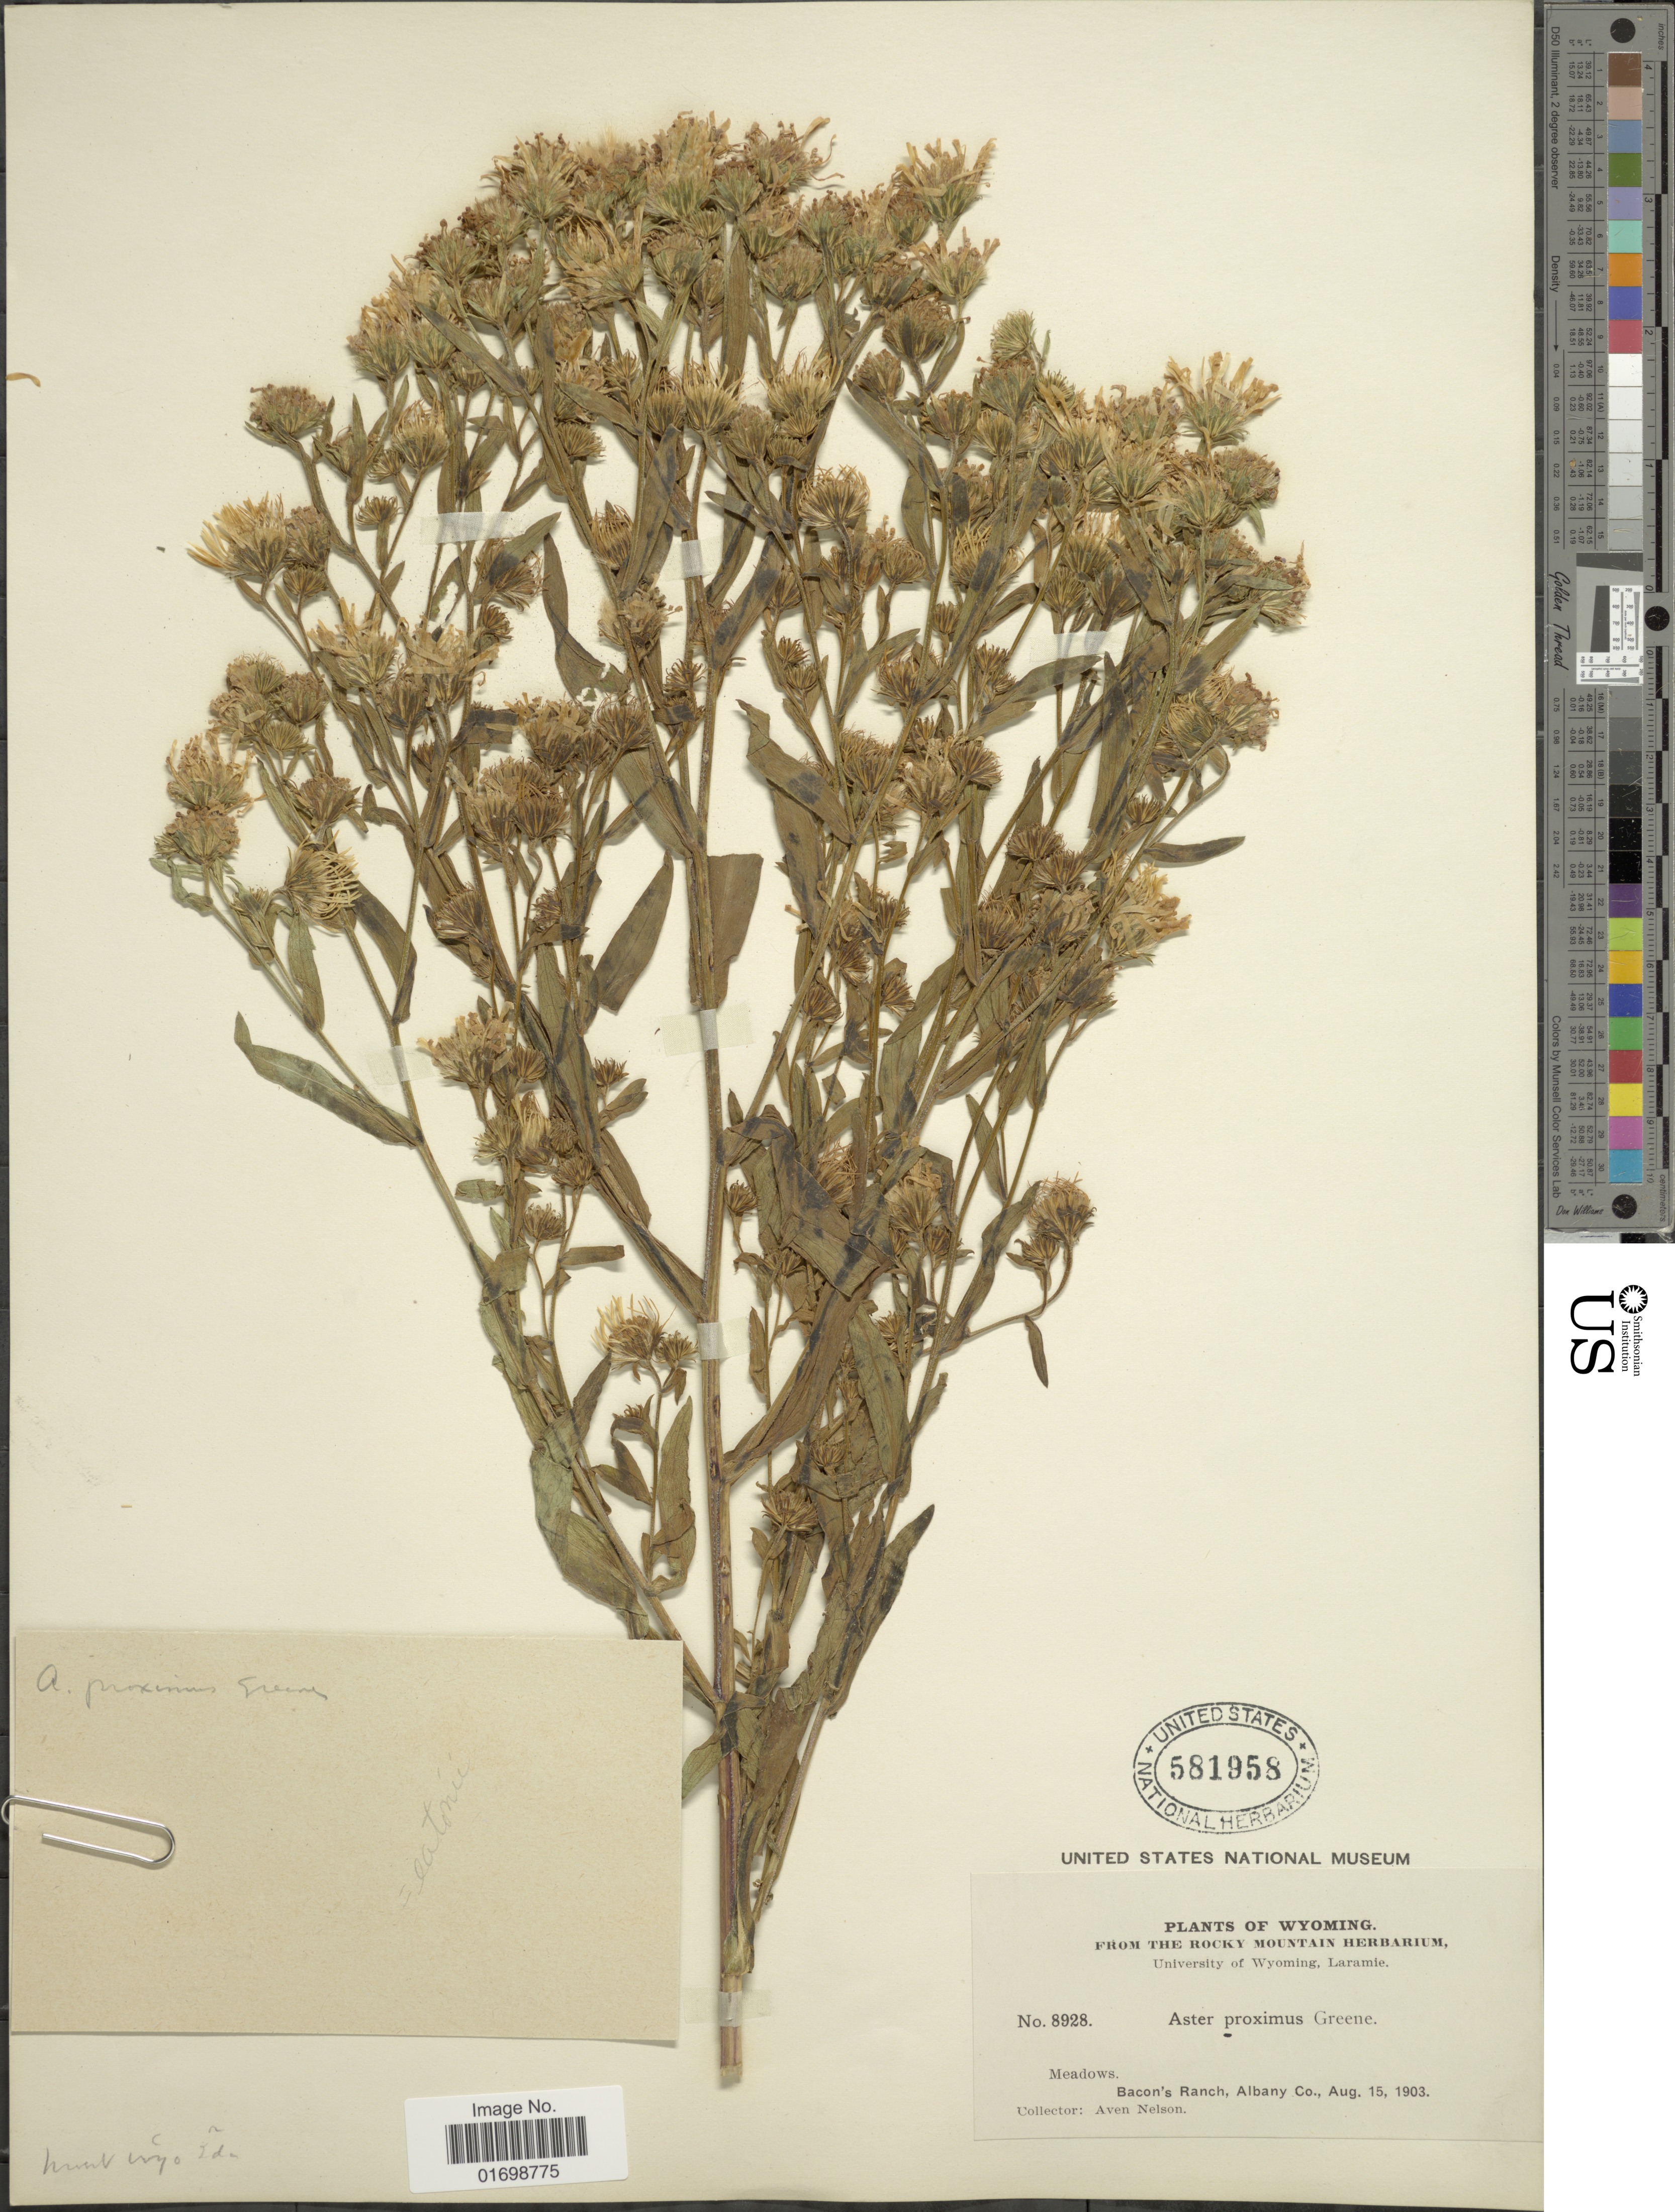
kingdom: Plantae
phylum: Tracheophyta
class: Magnoliopsida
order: Asterales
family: Asteraceae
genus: Symphyotrichum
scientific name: Symphyotrichum eatonii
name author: (A. Gray) G.L. Nesom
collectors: A. Nelson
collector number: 8928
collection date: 1903-08-15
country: United States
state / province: Wyoming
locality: Meadows, Bacon's Ranch, Albany Co.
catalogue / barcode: US 581958